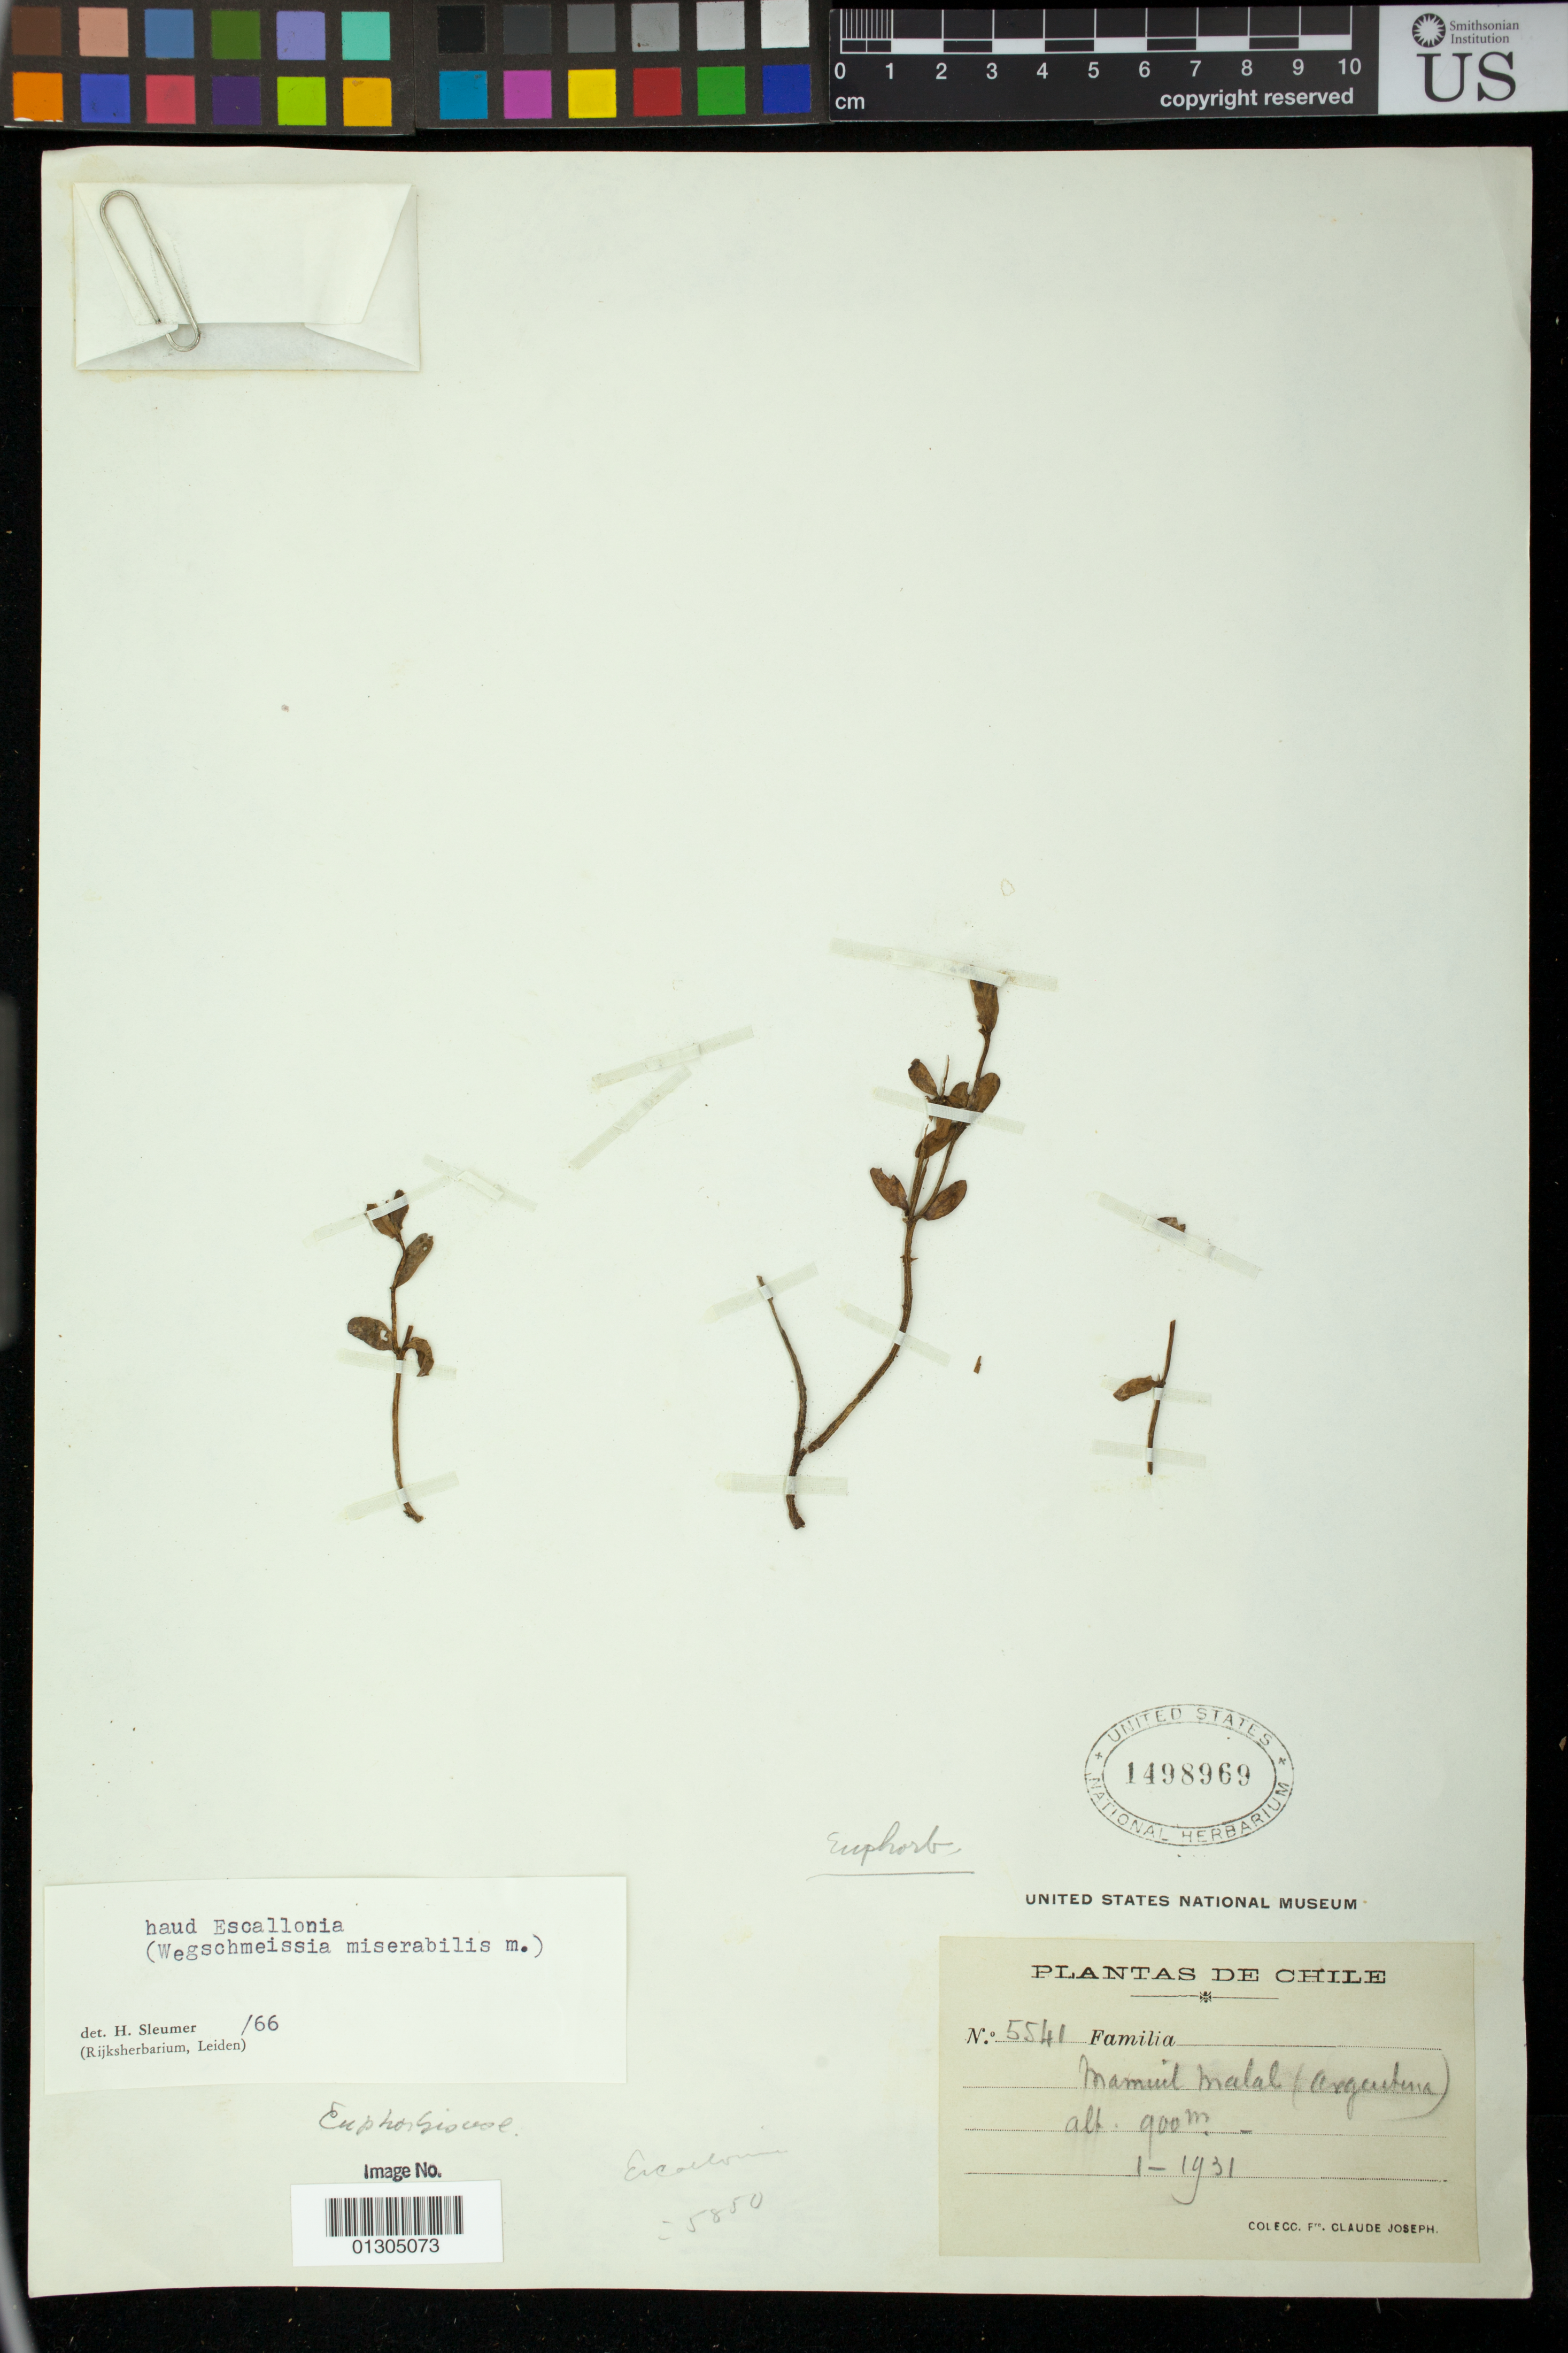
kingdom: Plantae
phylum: Tracheophyta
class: Magnoliopsida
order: Malpighiales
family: Euphorbiaceae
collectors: Bro. Claude-Joseph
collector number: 5541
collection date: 1931-01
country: Argentina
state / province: Neuquén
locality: Mamuil Malal (Argentina)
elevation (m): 900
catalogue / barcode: US 1498969